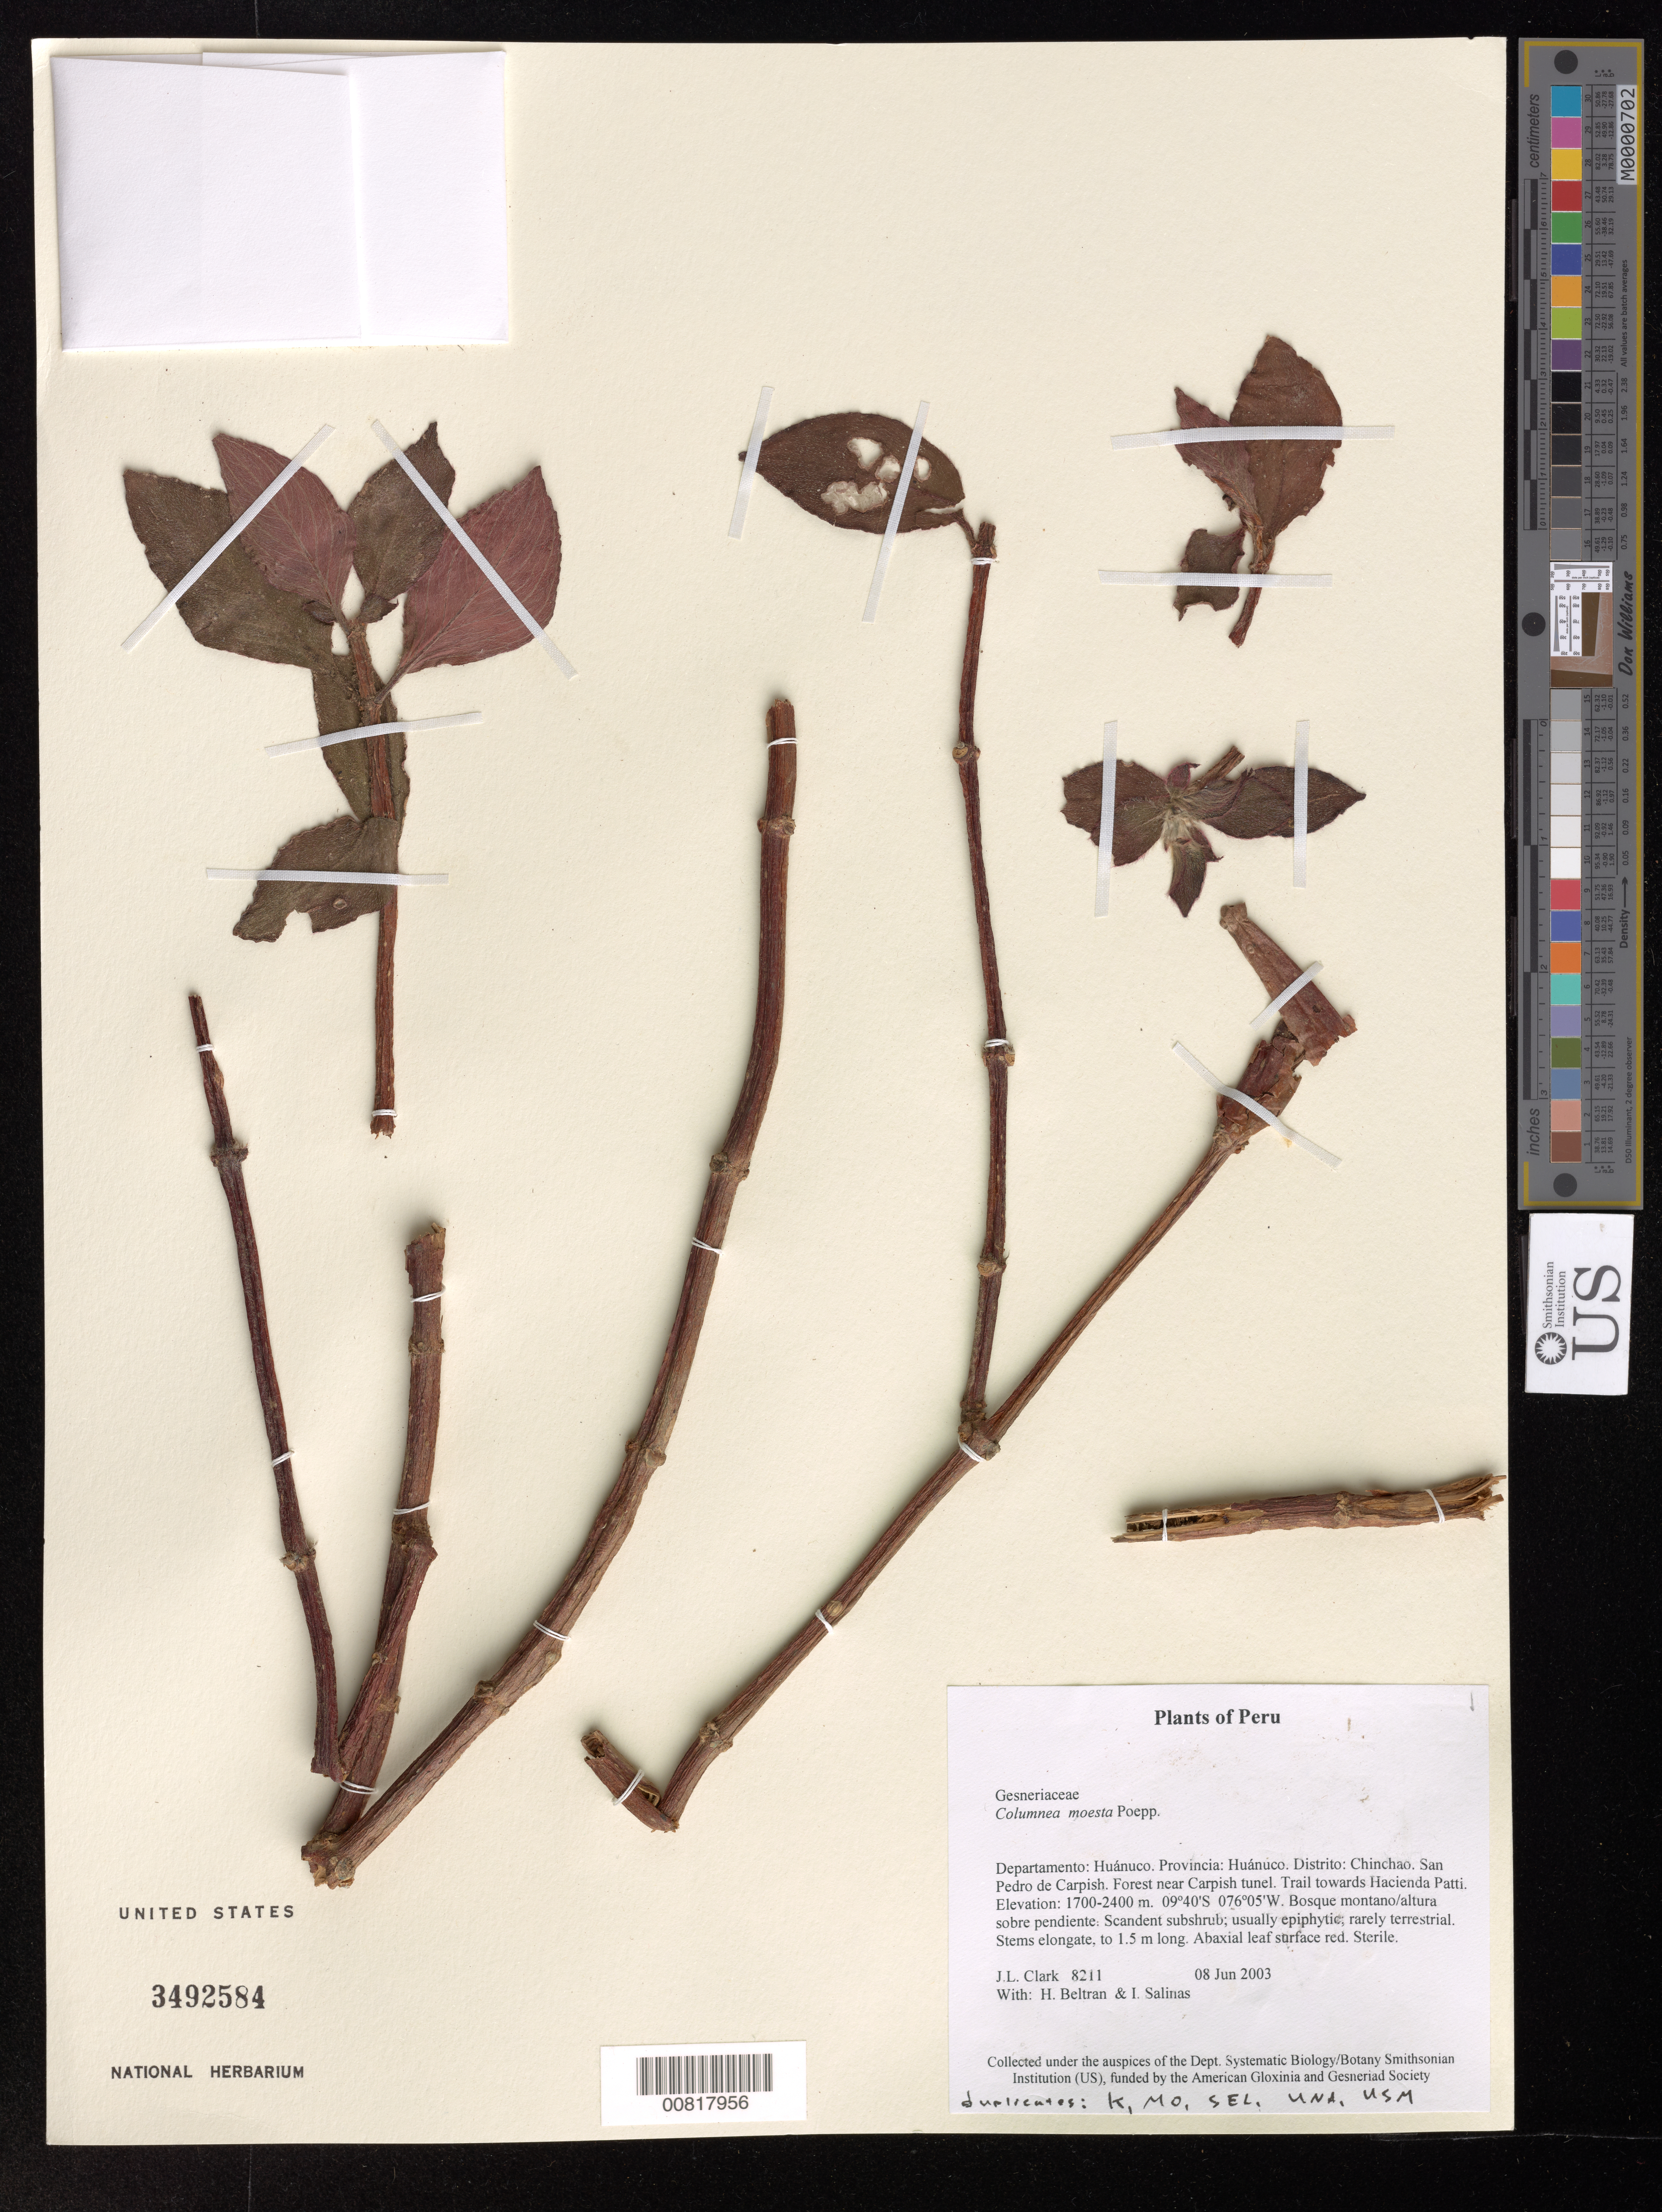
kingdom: Plantae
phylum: Tracheophyta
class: Magnoliopsida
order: Lamiales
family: Gesneriaceae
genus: Columnea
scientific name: Columnea moesta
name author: Poepp.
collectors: J. L. Clark, H. Beltran & I. Salinas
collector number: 8211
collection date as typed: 08 Jun 2003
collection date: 2003-06-08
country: Peru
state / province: Huánuco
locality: Huánuco. Distrito: Chinchao. San Pedro de Carpish. Forest near Carpish tunel. Trail towards Hacienda Patti.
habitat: Bosque montano/altura sobre pendiente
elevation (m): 1700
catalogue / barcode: US 3492584